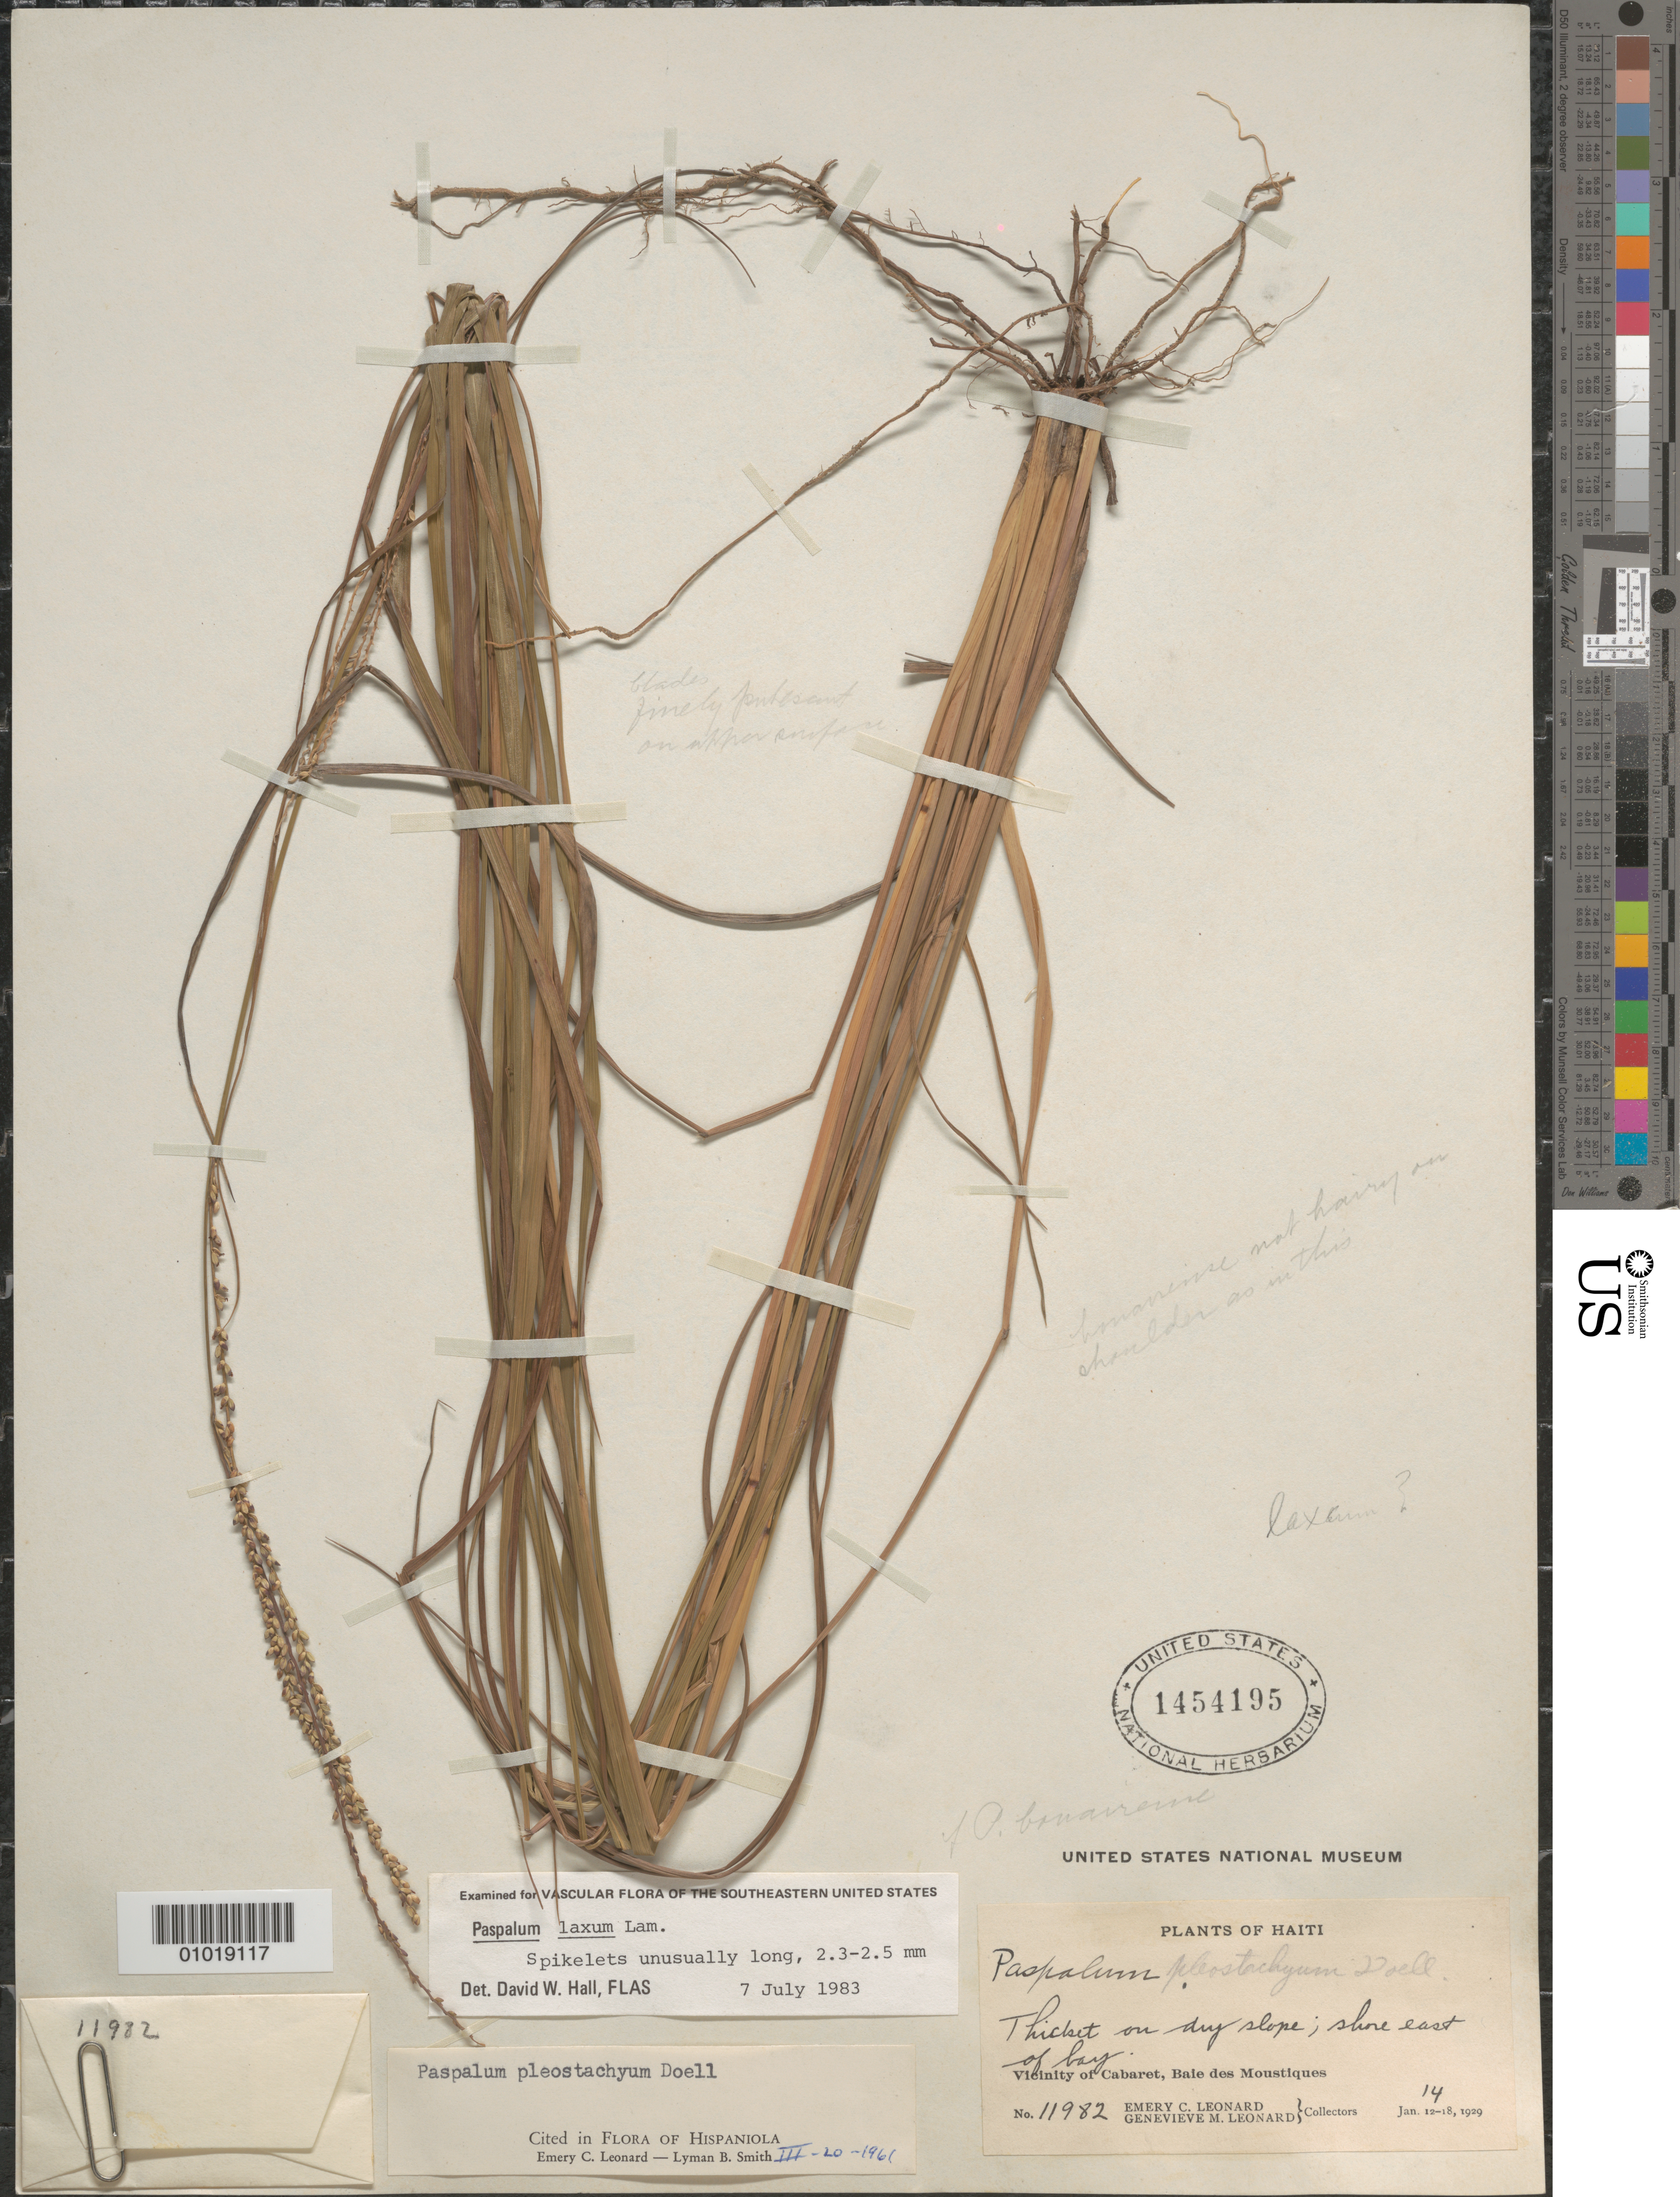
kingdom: Plantae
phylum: Tracheophyta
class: Liliopsida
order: Poales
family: Poaceae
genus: Paspalum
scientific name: Paspalum laxum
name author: Lam.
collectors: E. C. Leonard & G. M. Leonard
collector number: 11982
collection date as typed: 14 Jan 1929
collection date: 1929-01-14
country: Haiti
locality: Vicinity of Cabaret, Baie des Moustiques, shore E of bay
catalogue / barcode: US 1454195